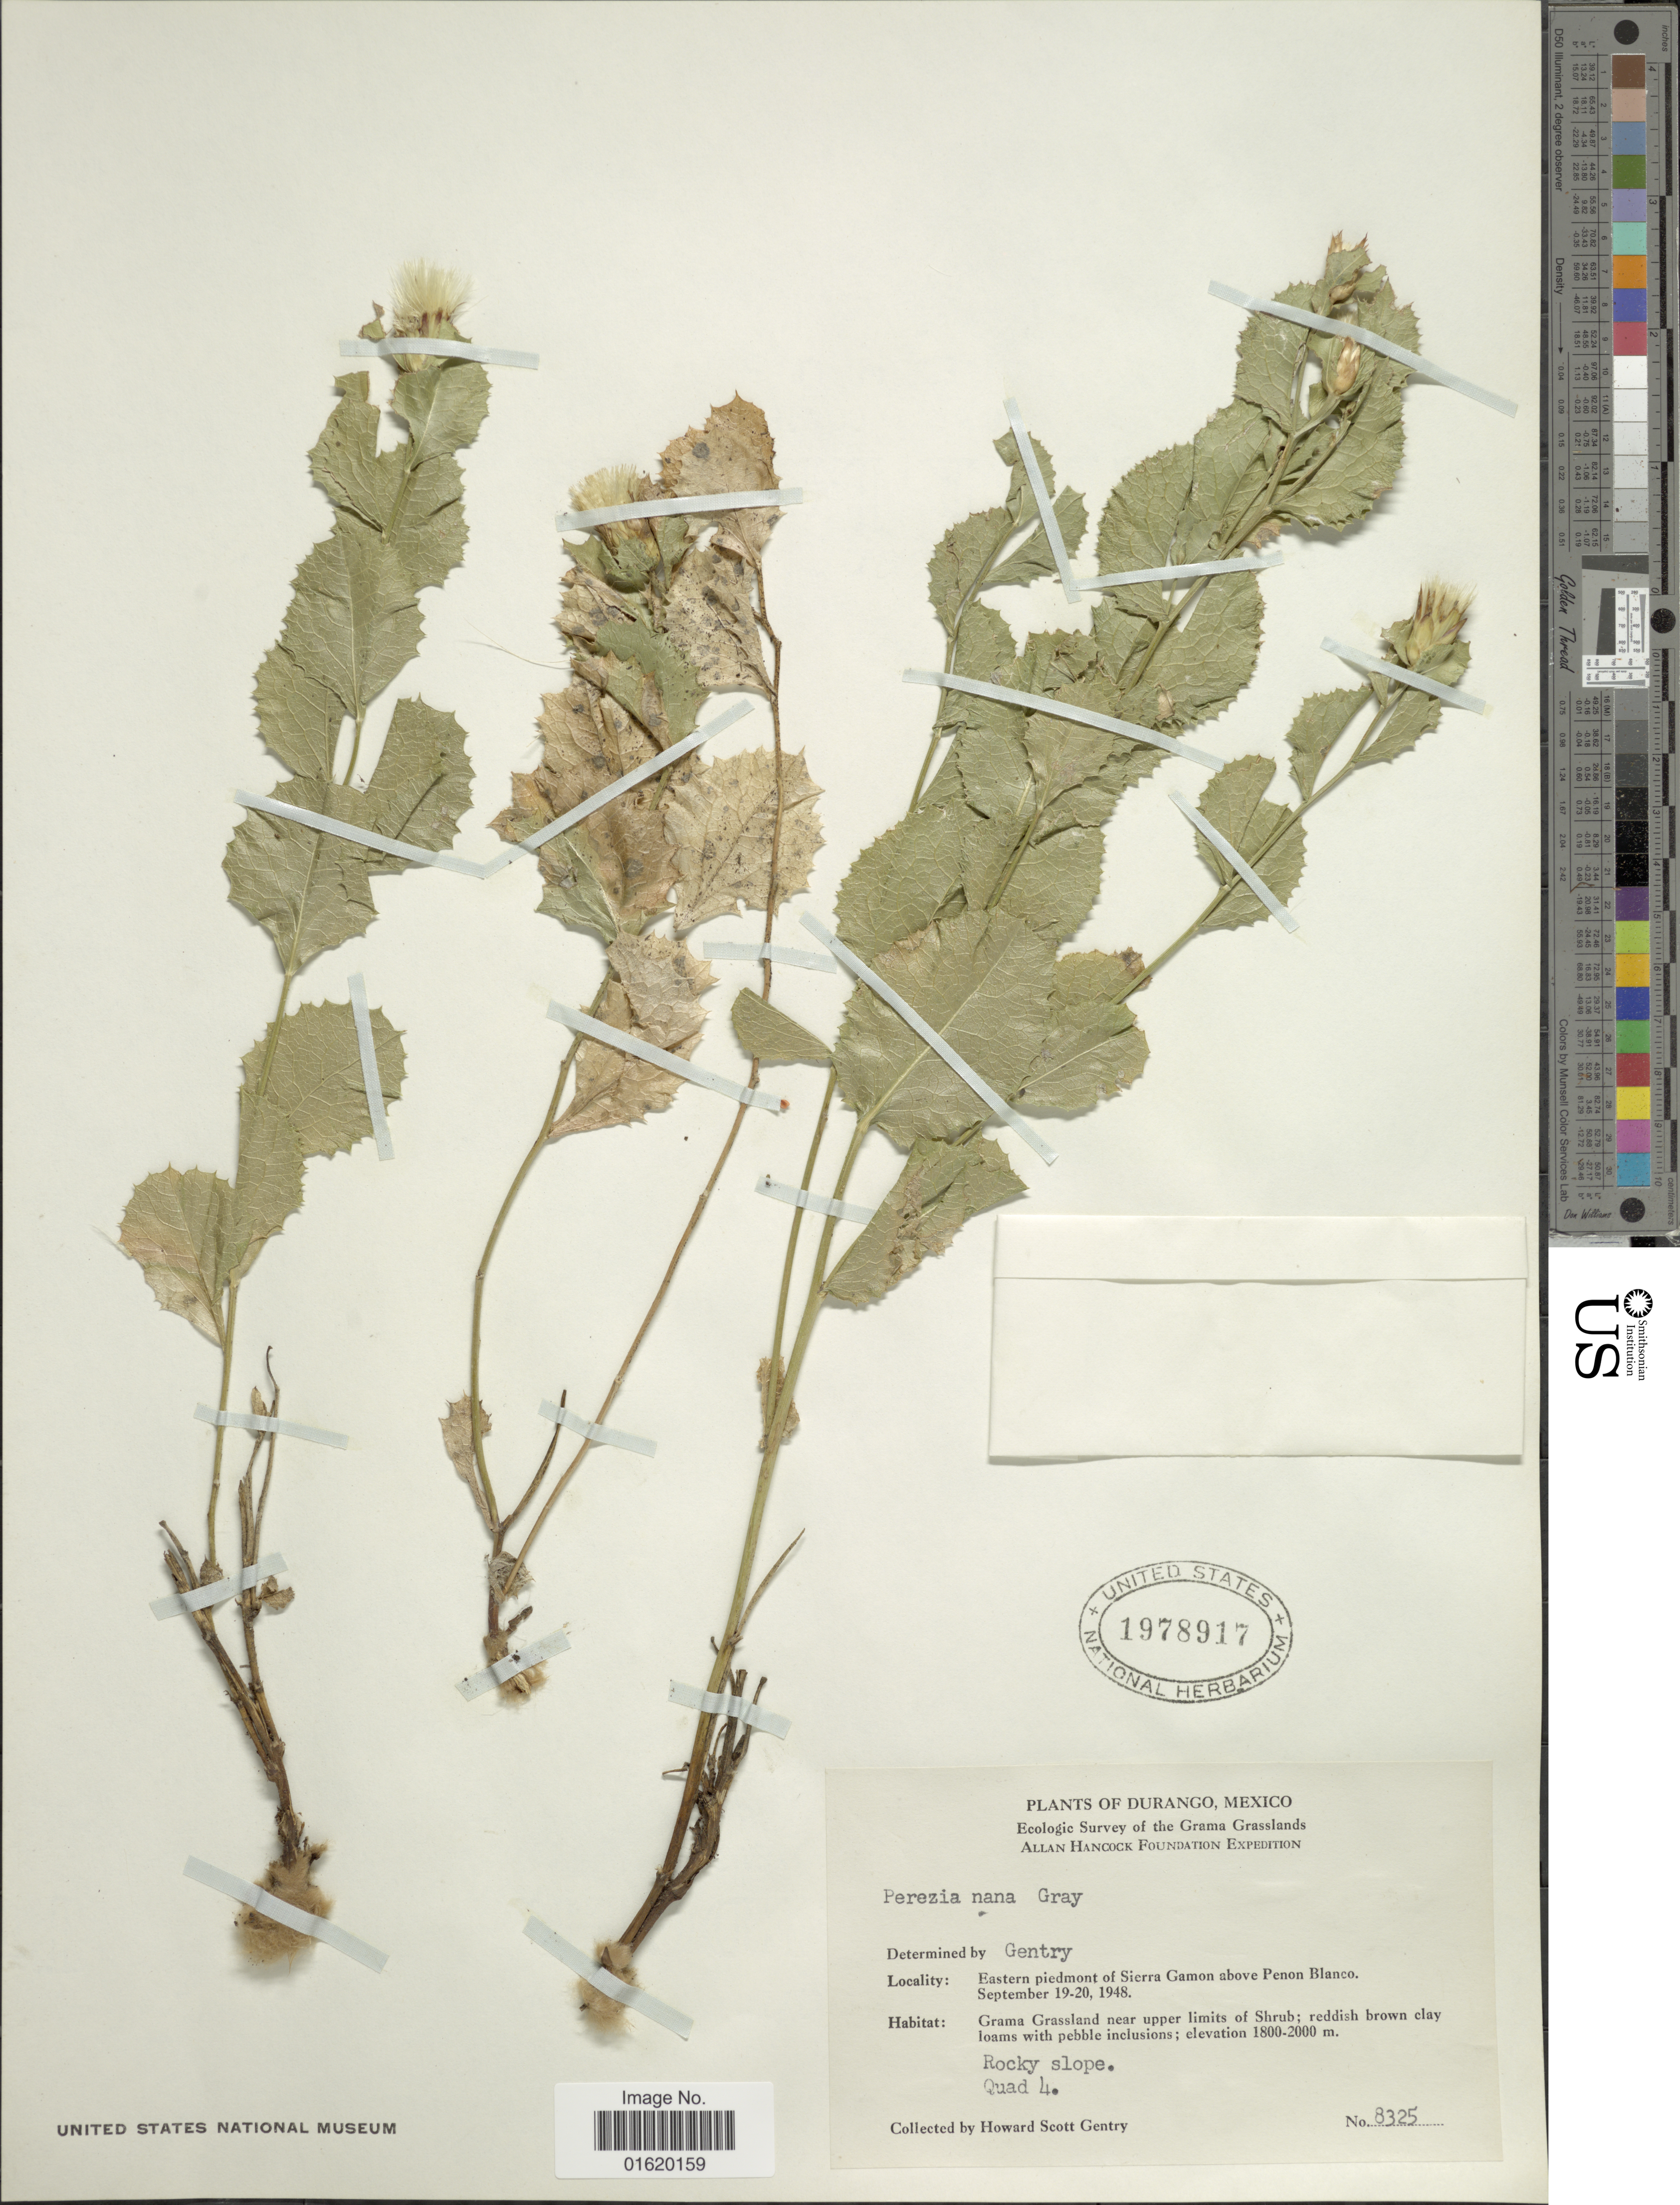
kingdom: Plantae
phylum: Tracheophyta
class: Magnoliopsida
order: Asterales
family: Asteraceae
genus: Acourtia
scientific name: Acourtia nana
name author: (A. Gray) Reveal & R.M. King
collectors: H. S. Gentry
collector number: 8325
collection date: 1948-09-19/1948-09-20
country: Mexico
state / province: Durango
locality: Eastern piedmont of Sierra Gamon above Penon Blanco, Grama Grassland near upper limits of Shrub; reddish brown clay loams with pebble inclusions, Rocky slope, Quad 4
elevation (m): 1800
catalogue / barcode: US 1978917